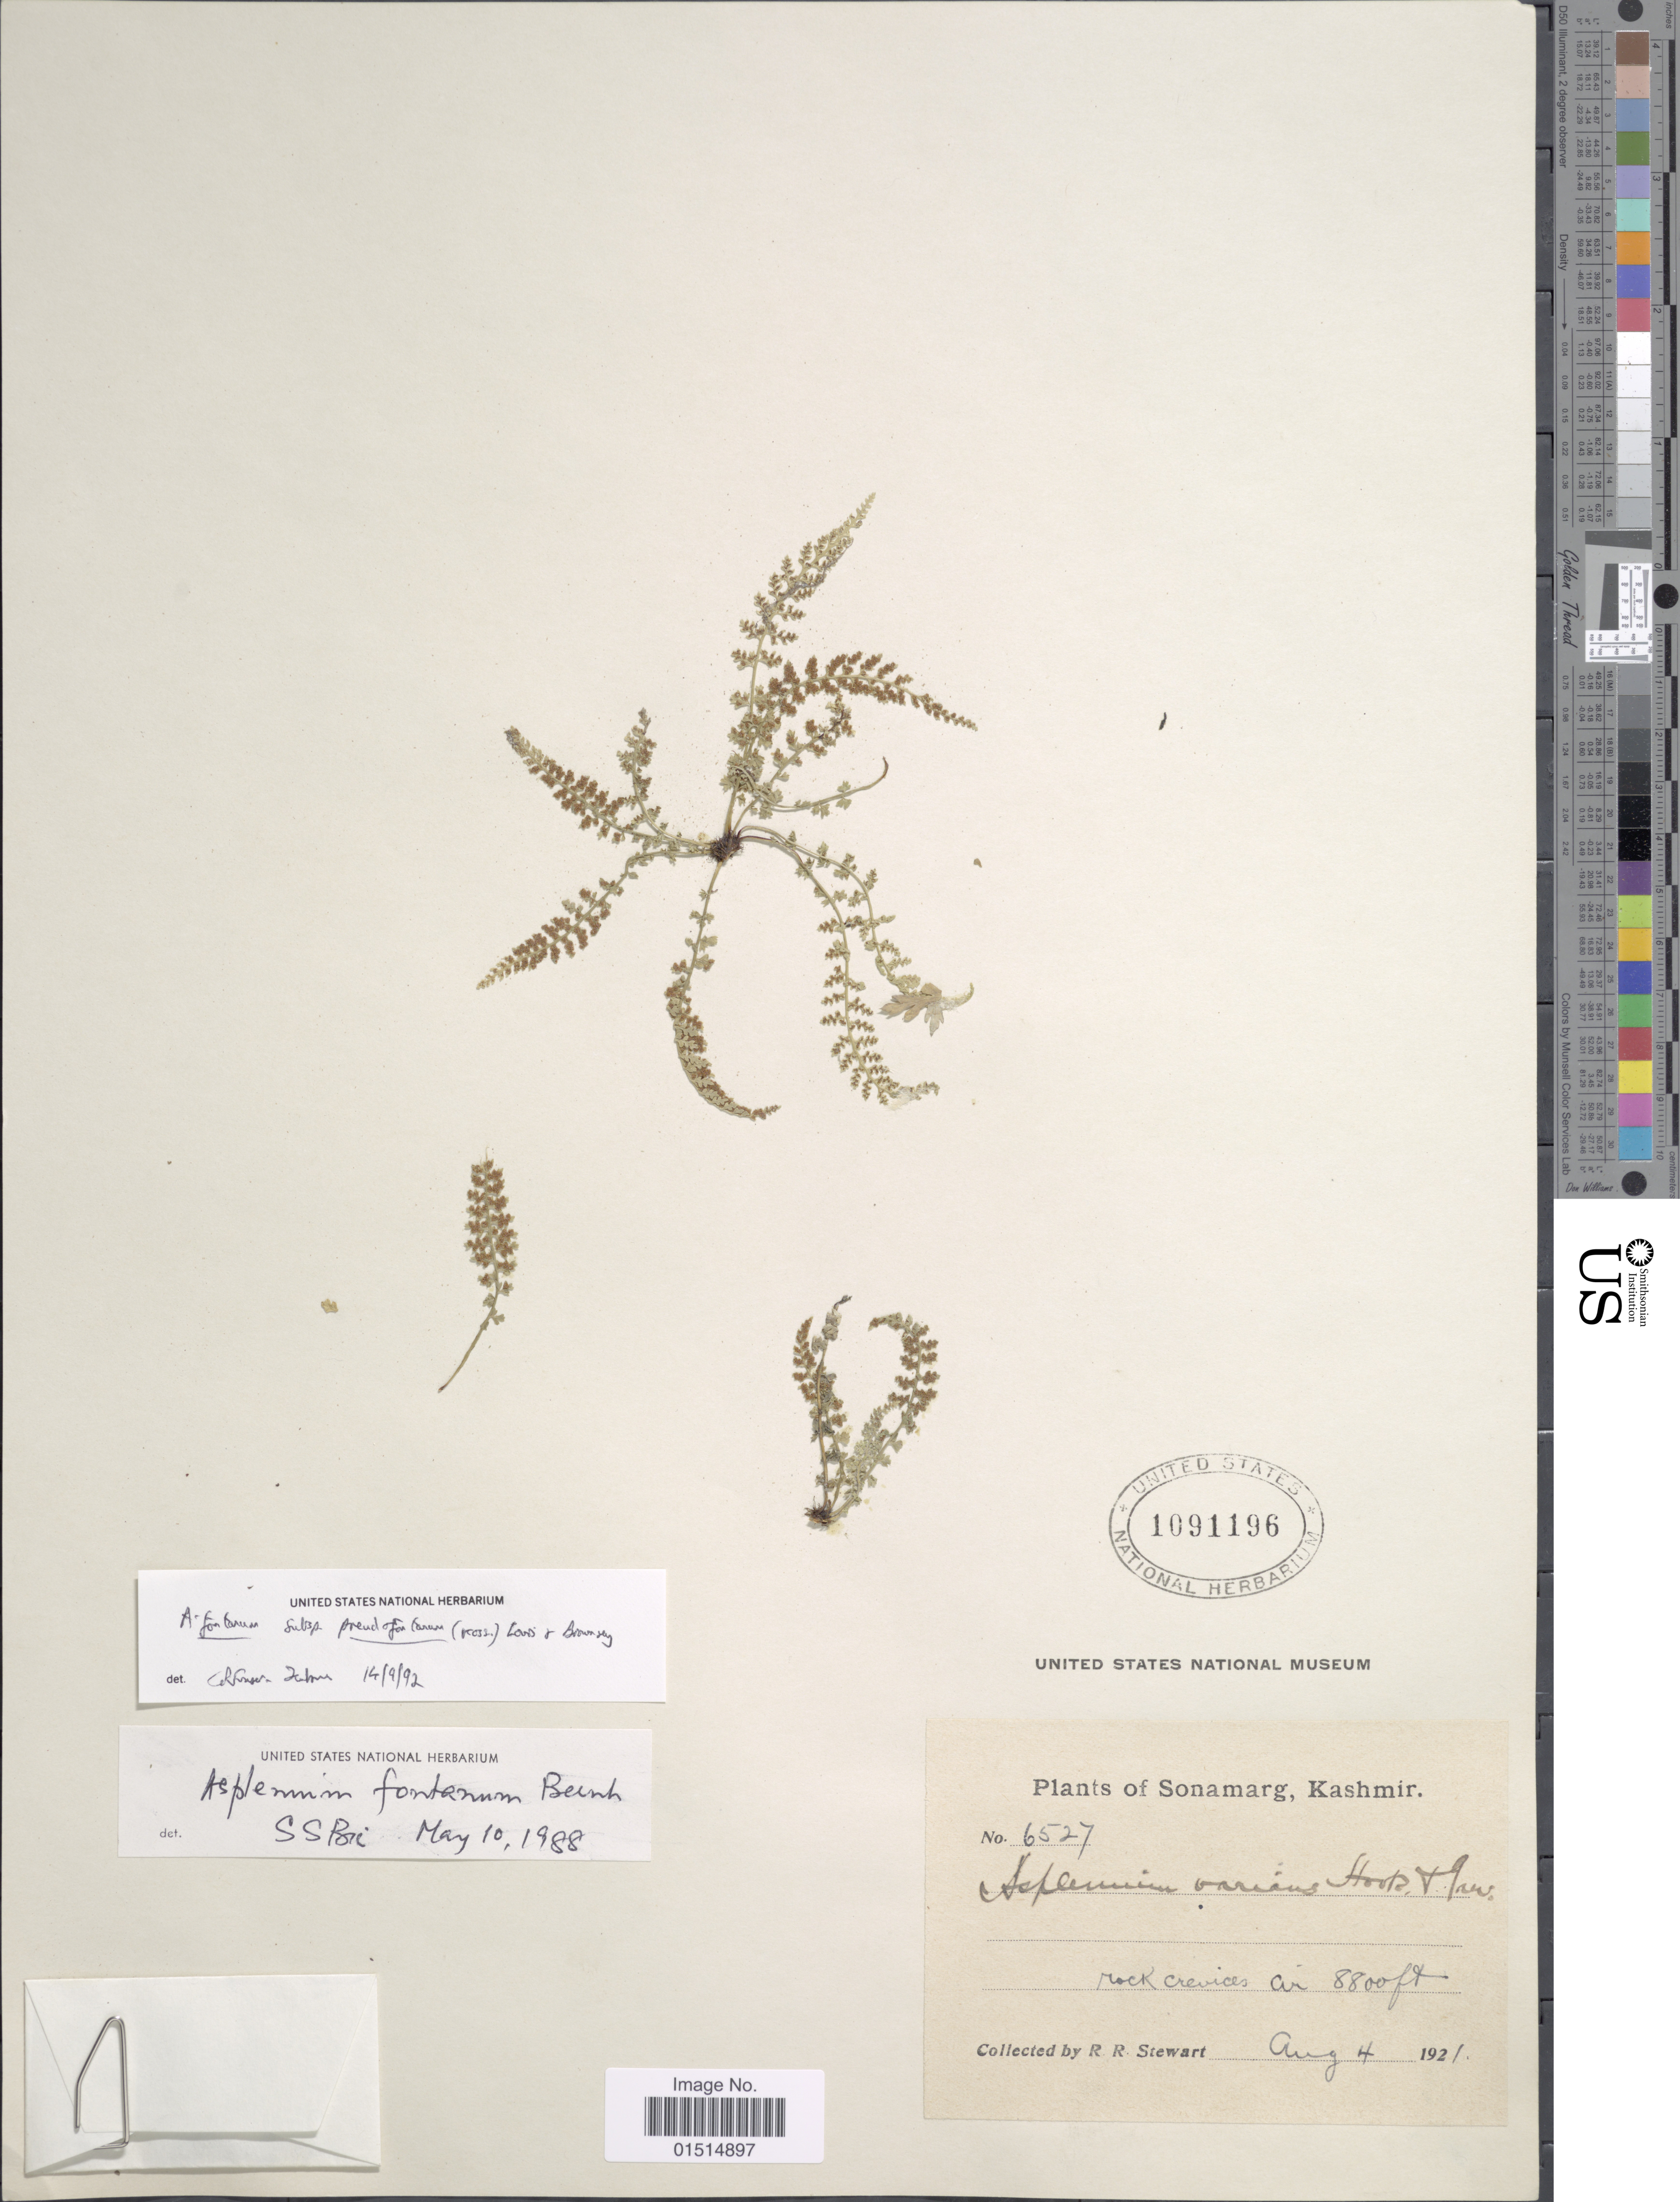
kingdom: Plantae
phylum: Tracheophyta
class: Polypodiopsida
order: Polypodiales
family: Aspleniaceae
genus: Asplenium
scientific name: Asplenium fontanum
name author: (L.) Bernh.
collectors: R. R. Stewart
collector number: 6527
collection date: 1921-08-04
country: India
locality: Sonamarg, Kashmir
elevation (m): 2682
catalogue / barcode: US 1091196